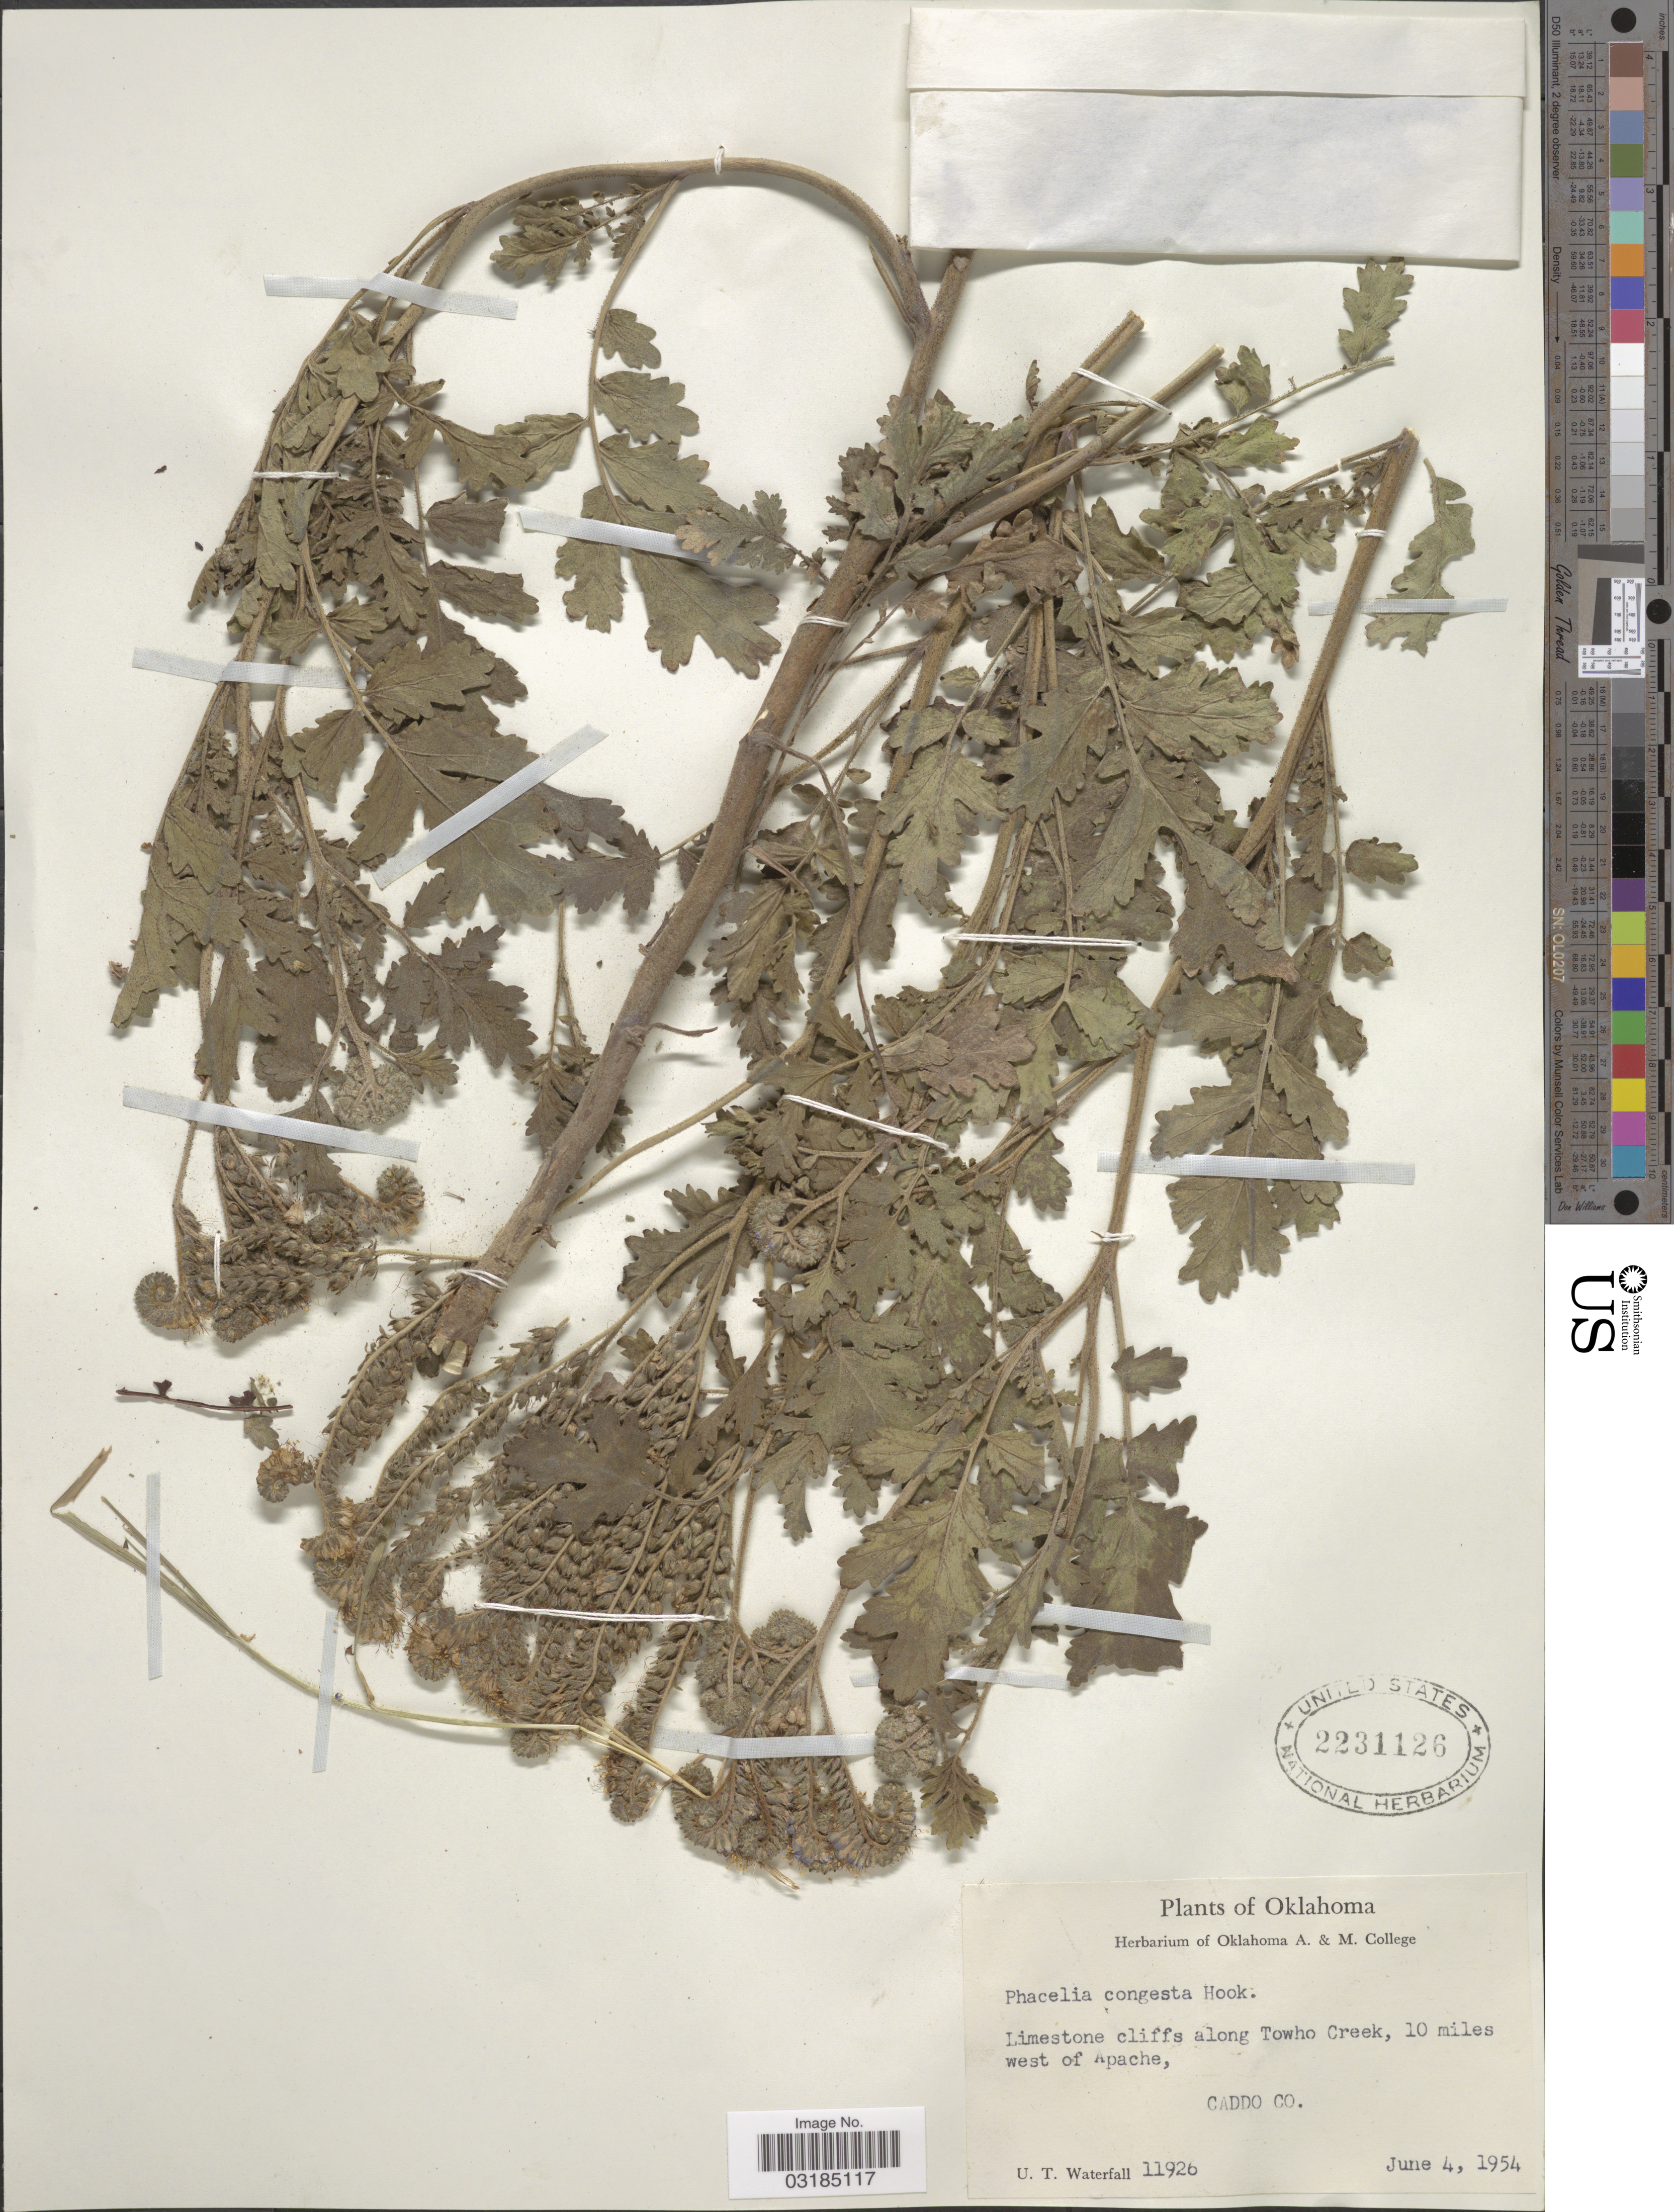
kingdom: Plantae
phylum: Tracheophyta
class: Magnoliopsida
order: Boraginales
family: Hydrophyllaceae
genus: Phacelia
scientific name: Phacelia congesta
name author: Hook.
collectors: U. T. Waterfall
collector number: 11926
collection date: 1954-06-04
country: United States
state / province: Oklahoma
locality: Along Towho Creek, 10 miles west of Apache, Caddo Co.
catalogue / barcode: US 2231126